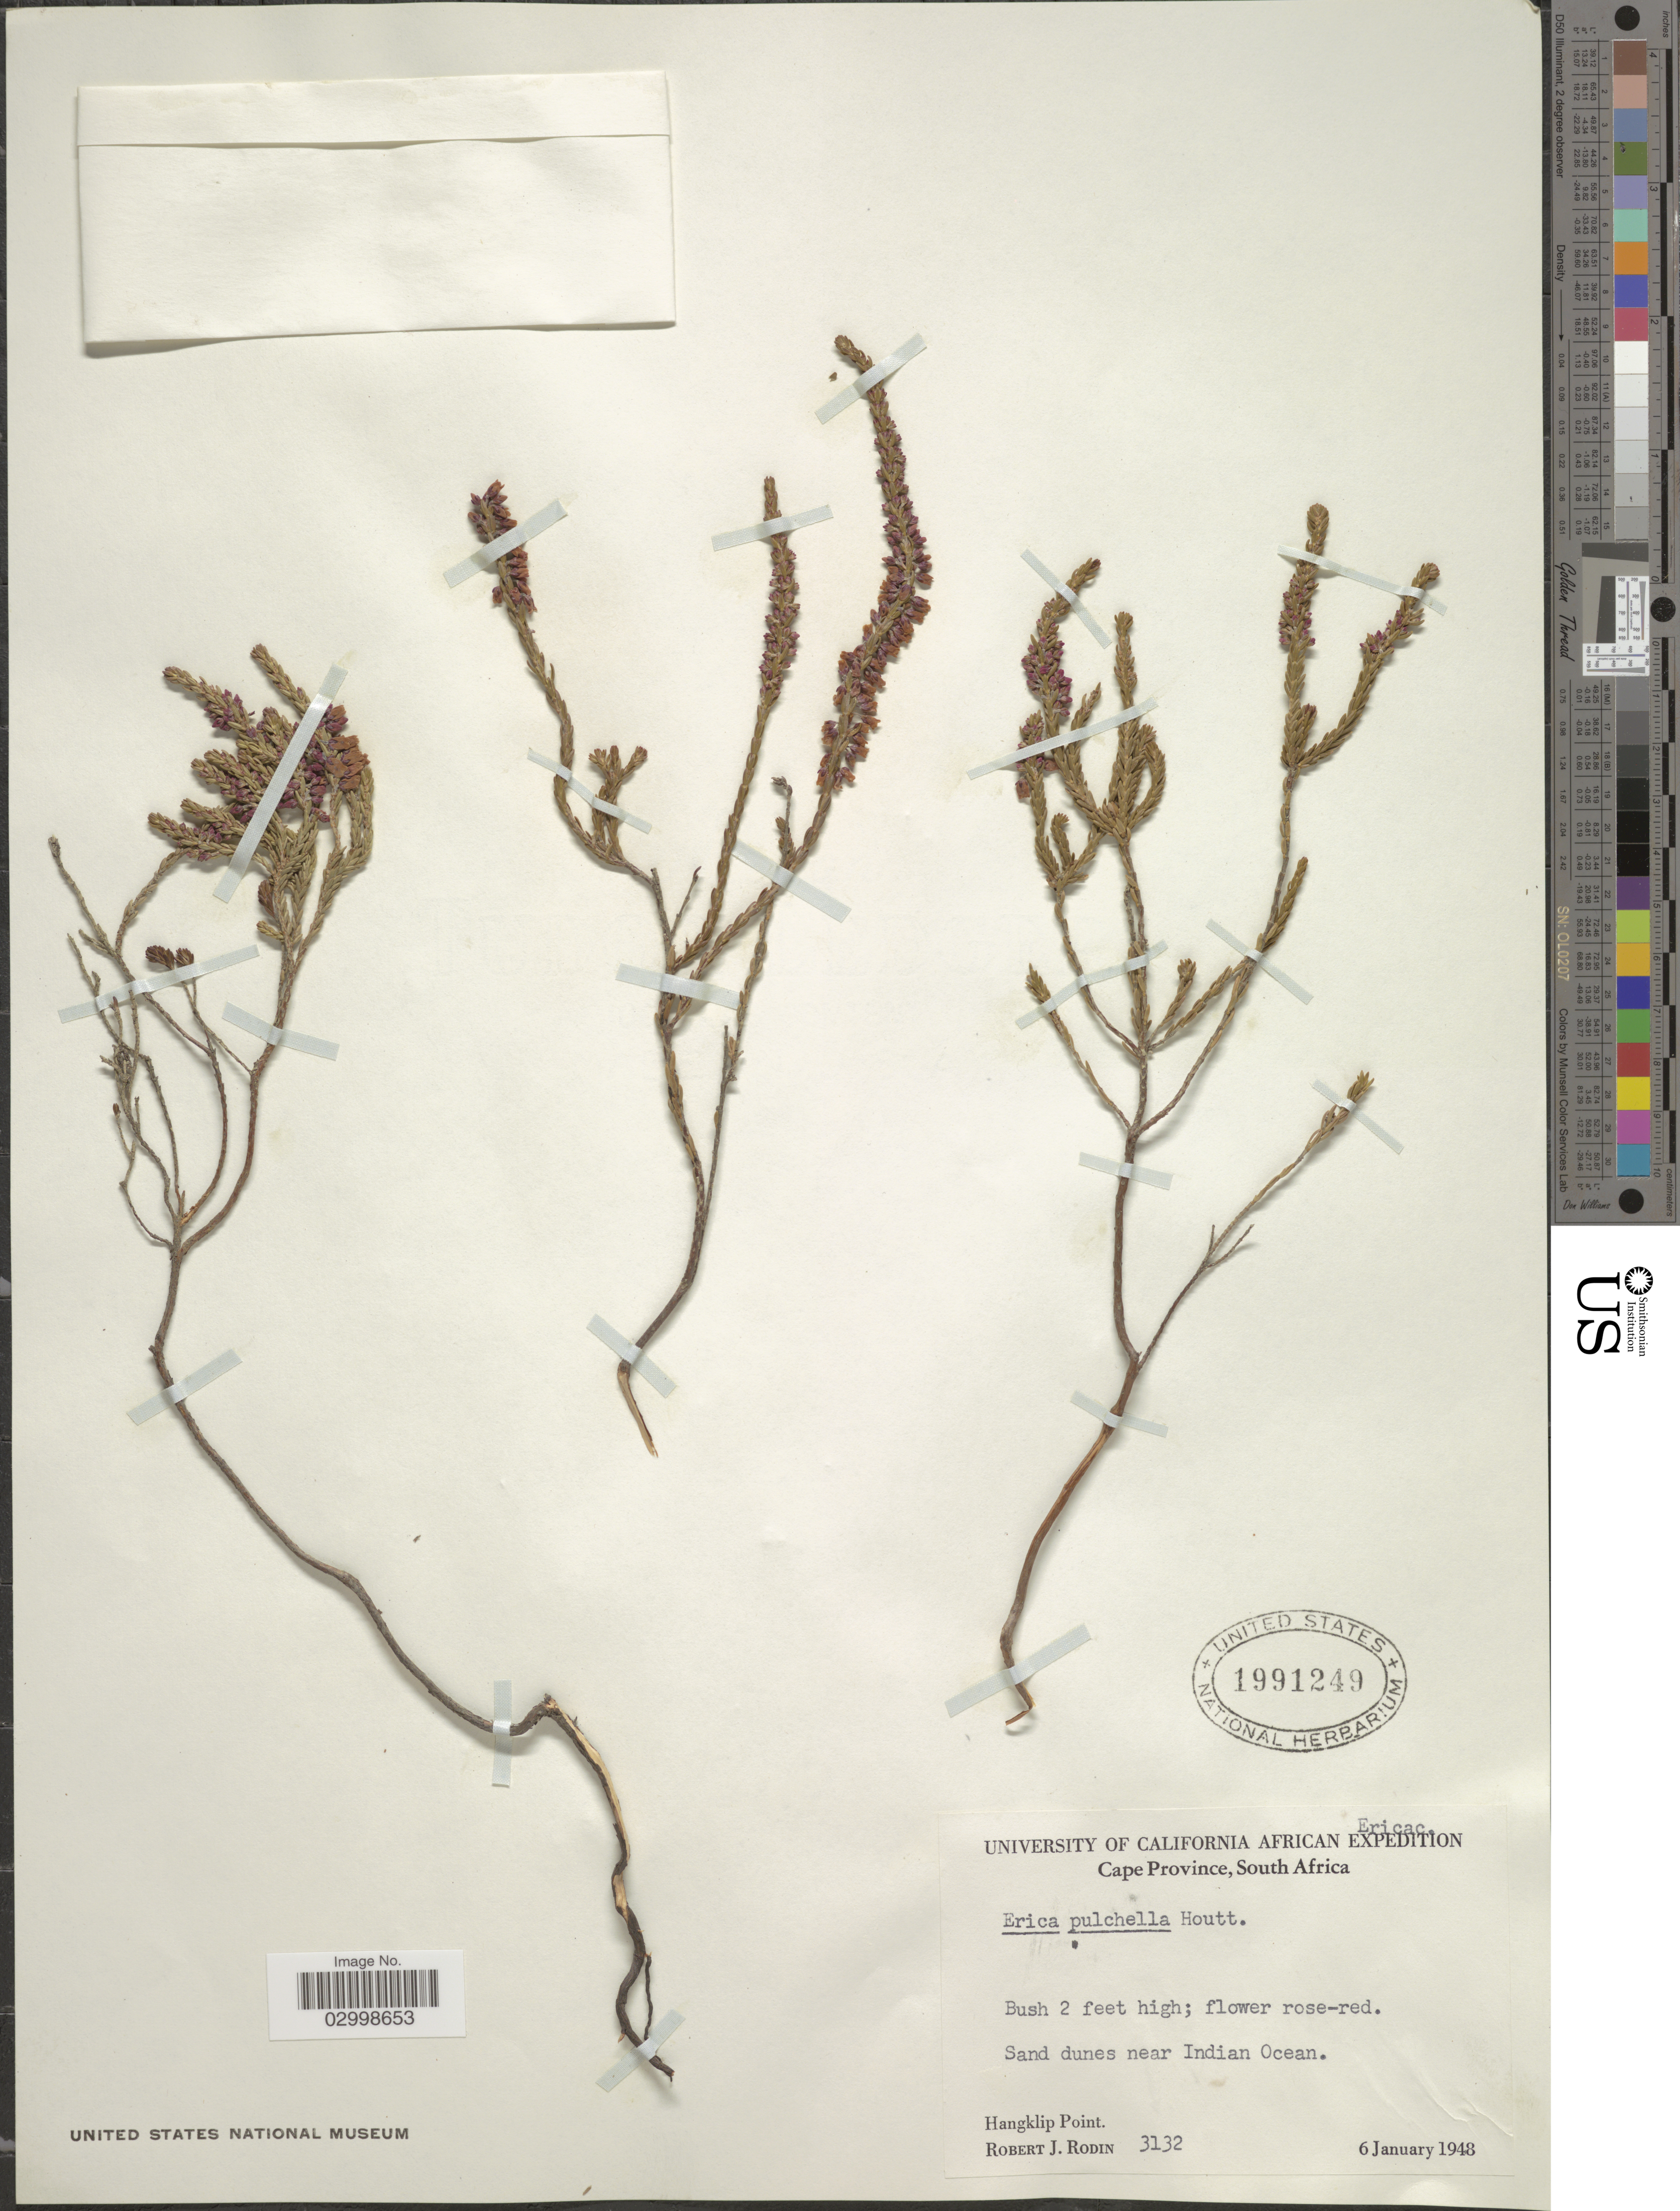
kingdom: Plantae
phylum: Tracheophyta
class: Magnoliopsida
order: Ericales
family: Ericaceae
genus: Erica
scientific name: Erica pulchella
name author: Houtt.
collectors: R. J. Rodin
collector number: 3132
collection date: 1948-01-06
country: South Africa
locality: Sand dunes near Indian Ocean. Hangklip Point.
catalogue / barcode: US 1991249